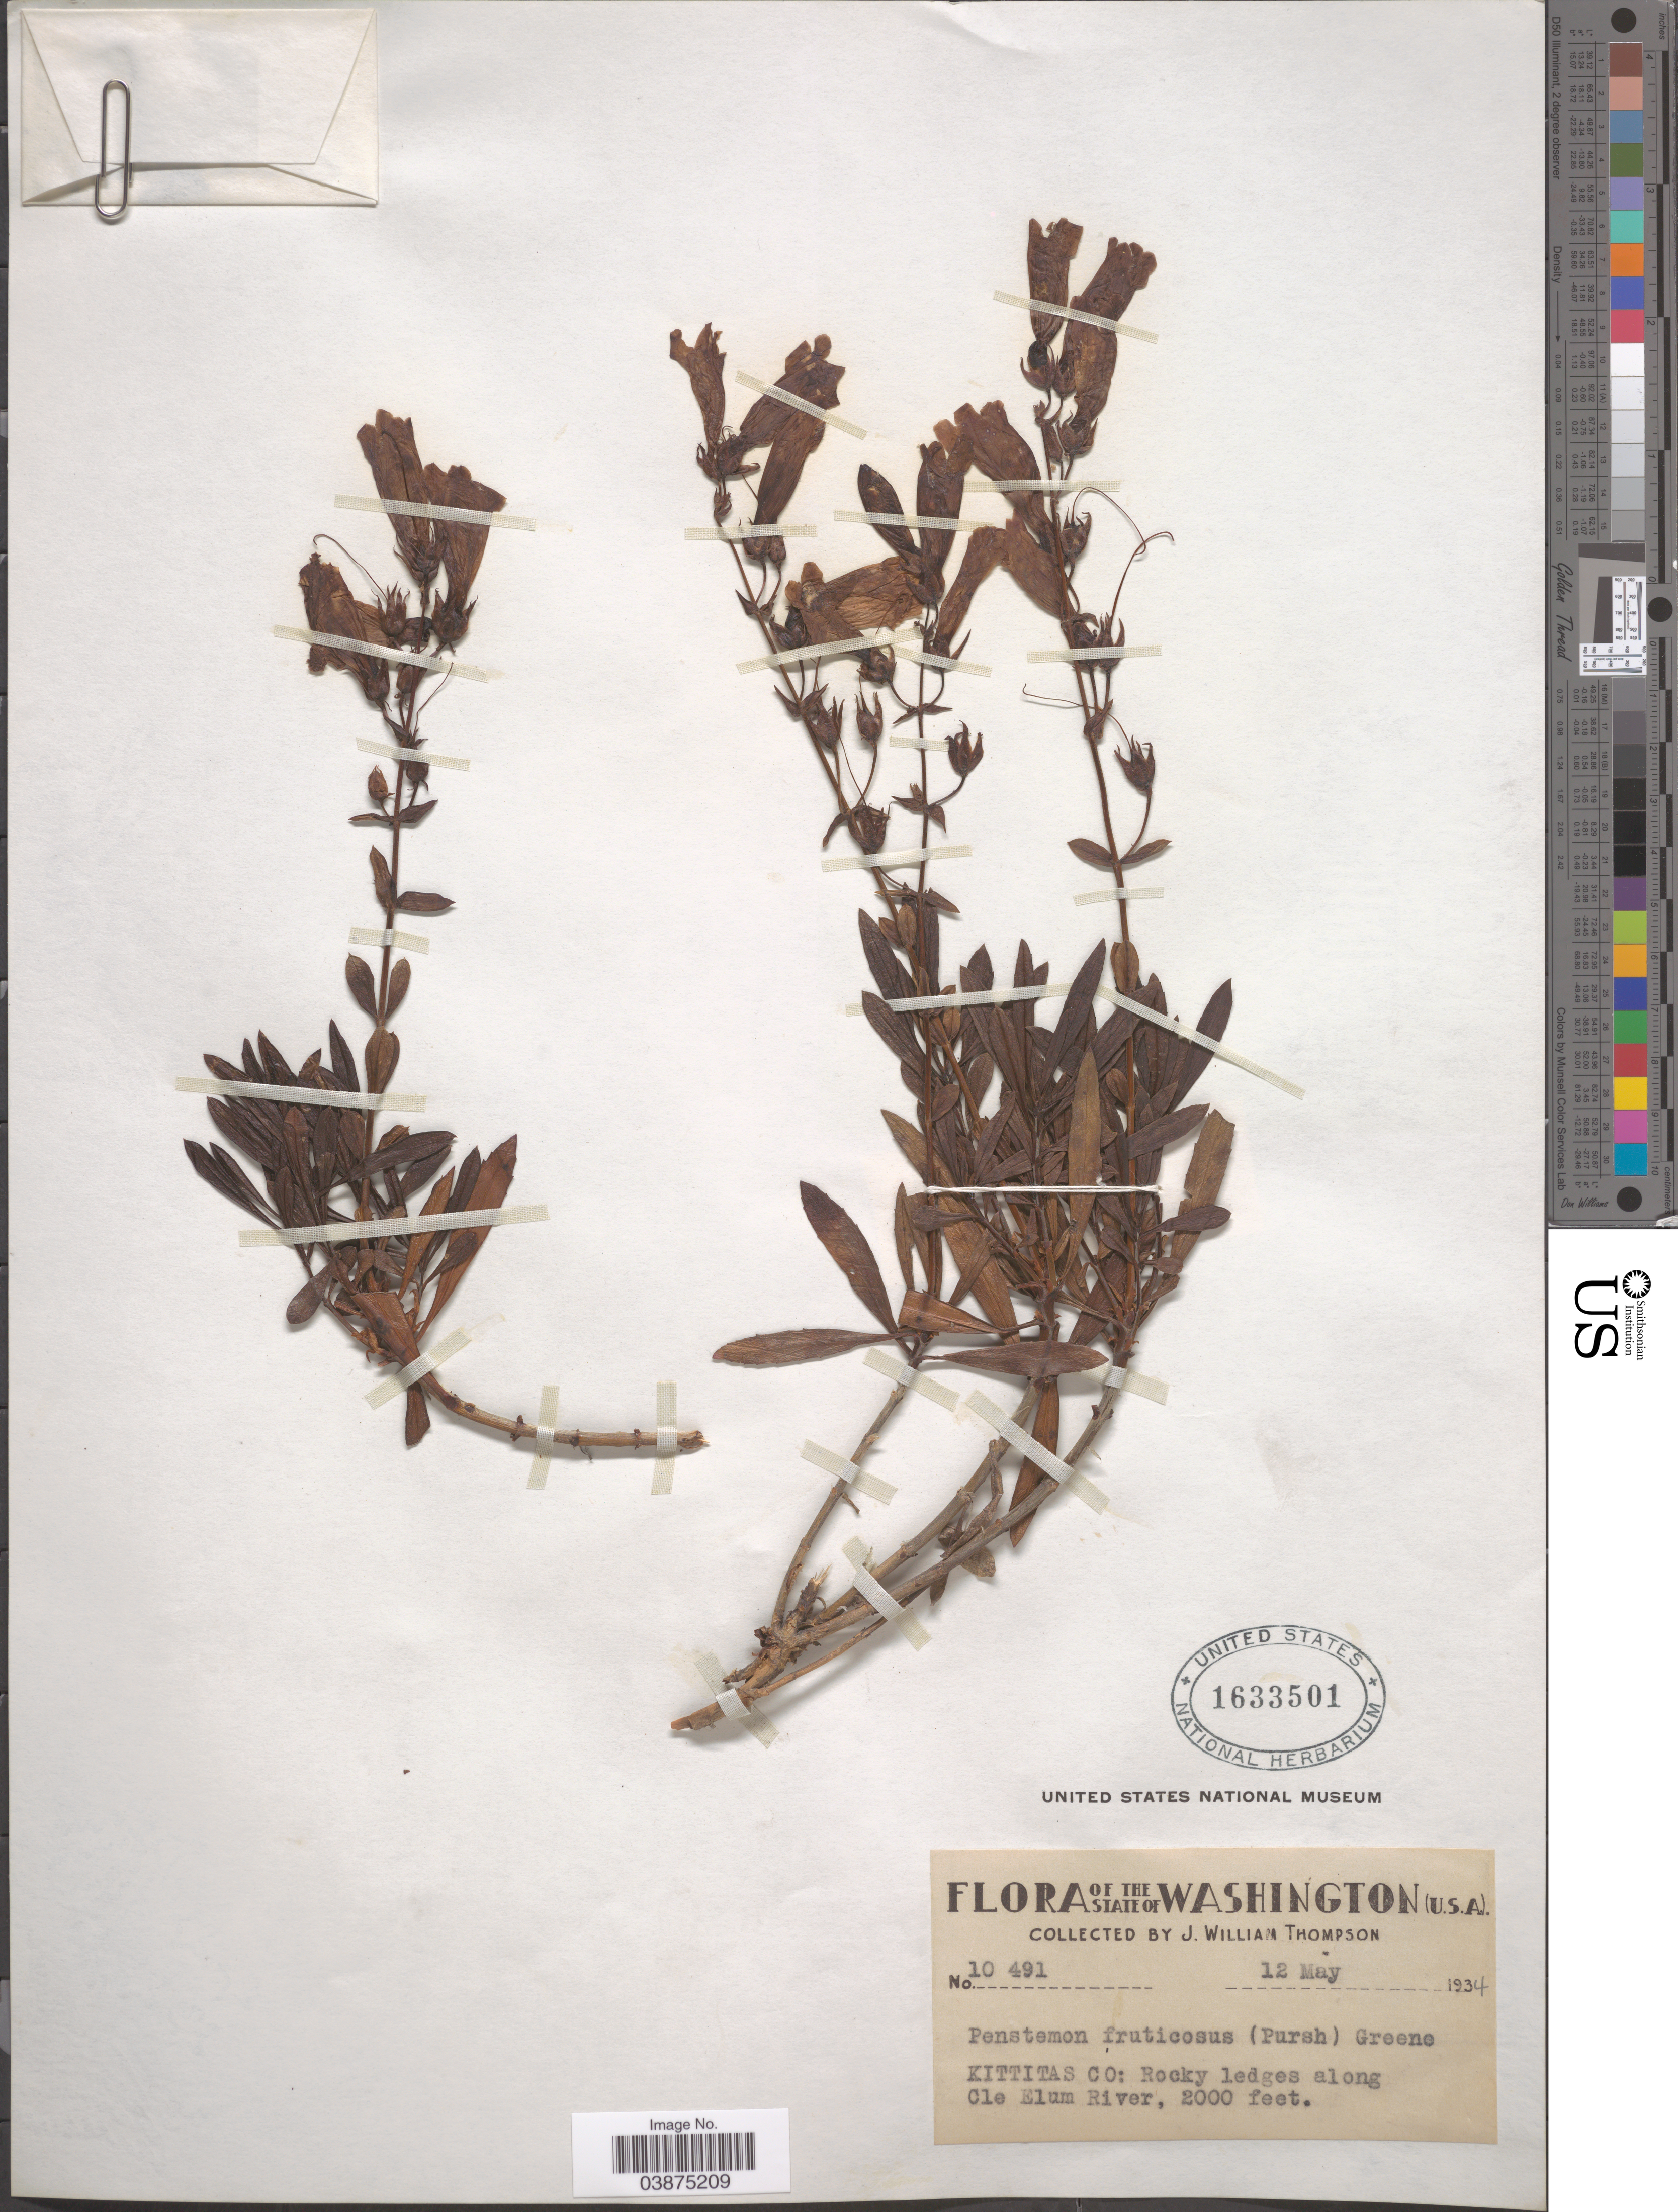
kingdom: Plantae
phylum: Tracheophyta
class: Magnoliopsida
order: Lamiales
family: Plantaginaceae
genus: Penstemon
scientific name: Penstemon fruticosus var. fruticosus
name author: (Pursh) Greene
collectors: J. W. Thompson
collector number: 10491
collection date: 1934-05-12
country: United States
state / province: Washington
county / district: Kittitas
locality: Kittitas Co: along Cle Elum River.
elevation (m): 610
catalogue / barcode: US 1633501